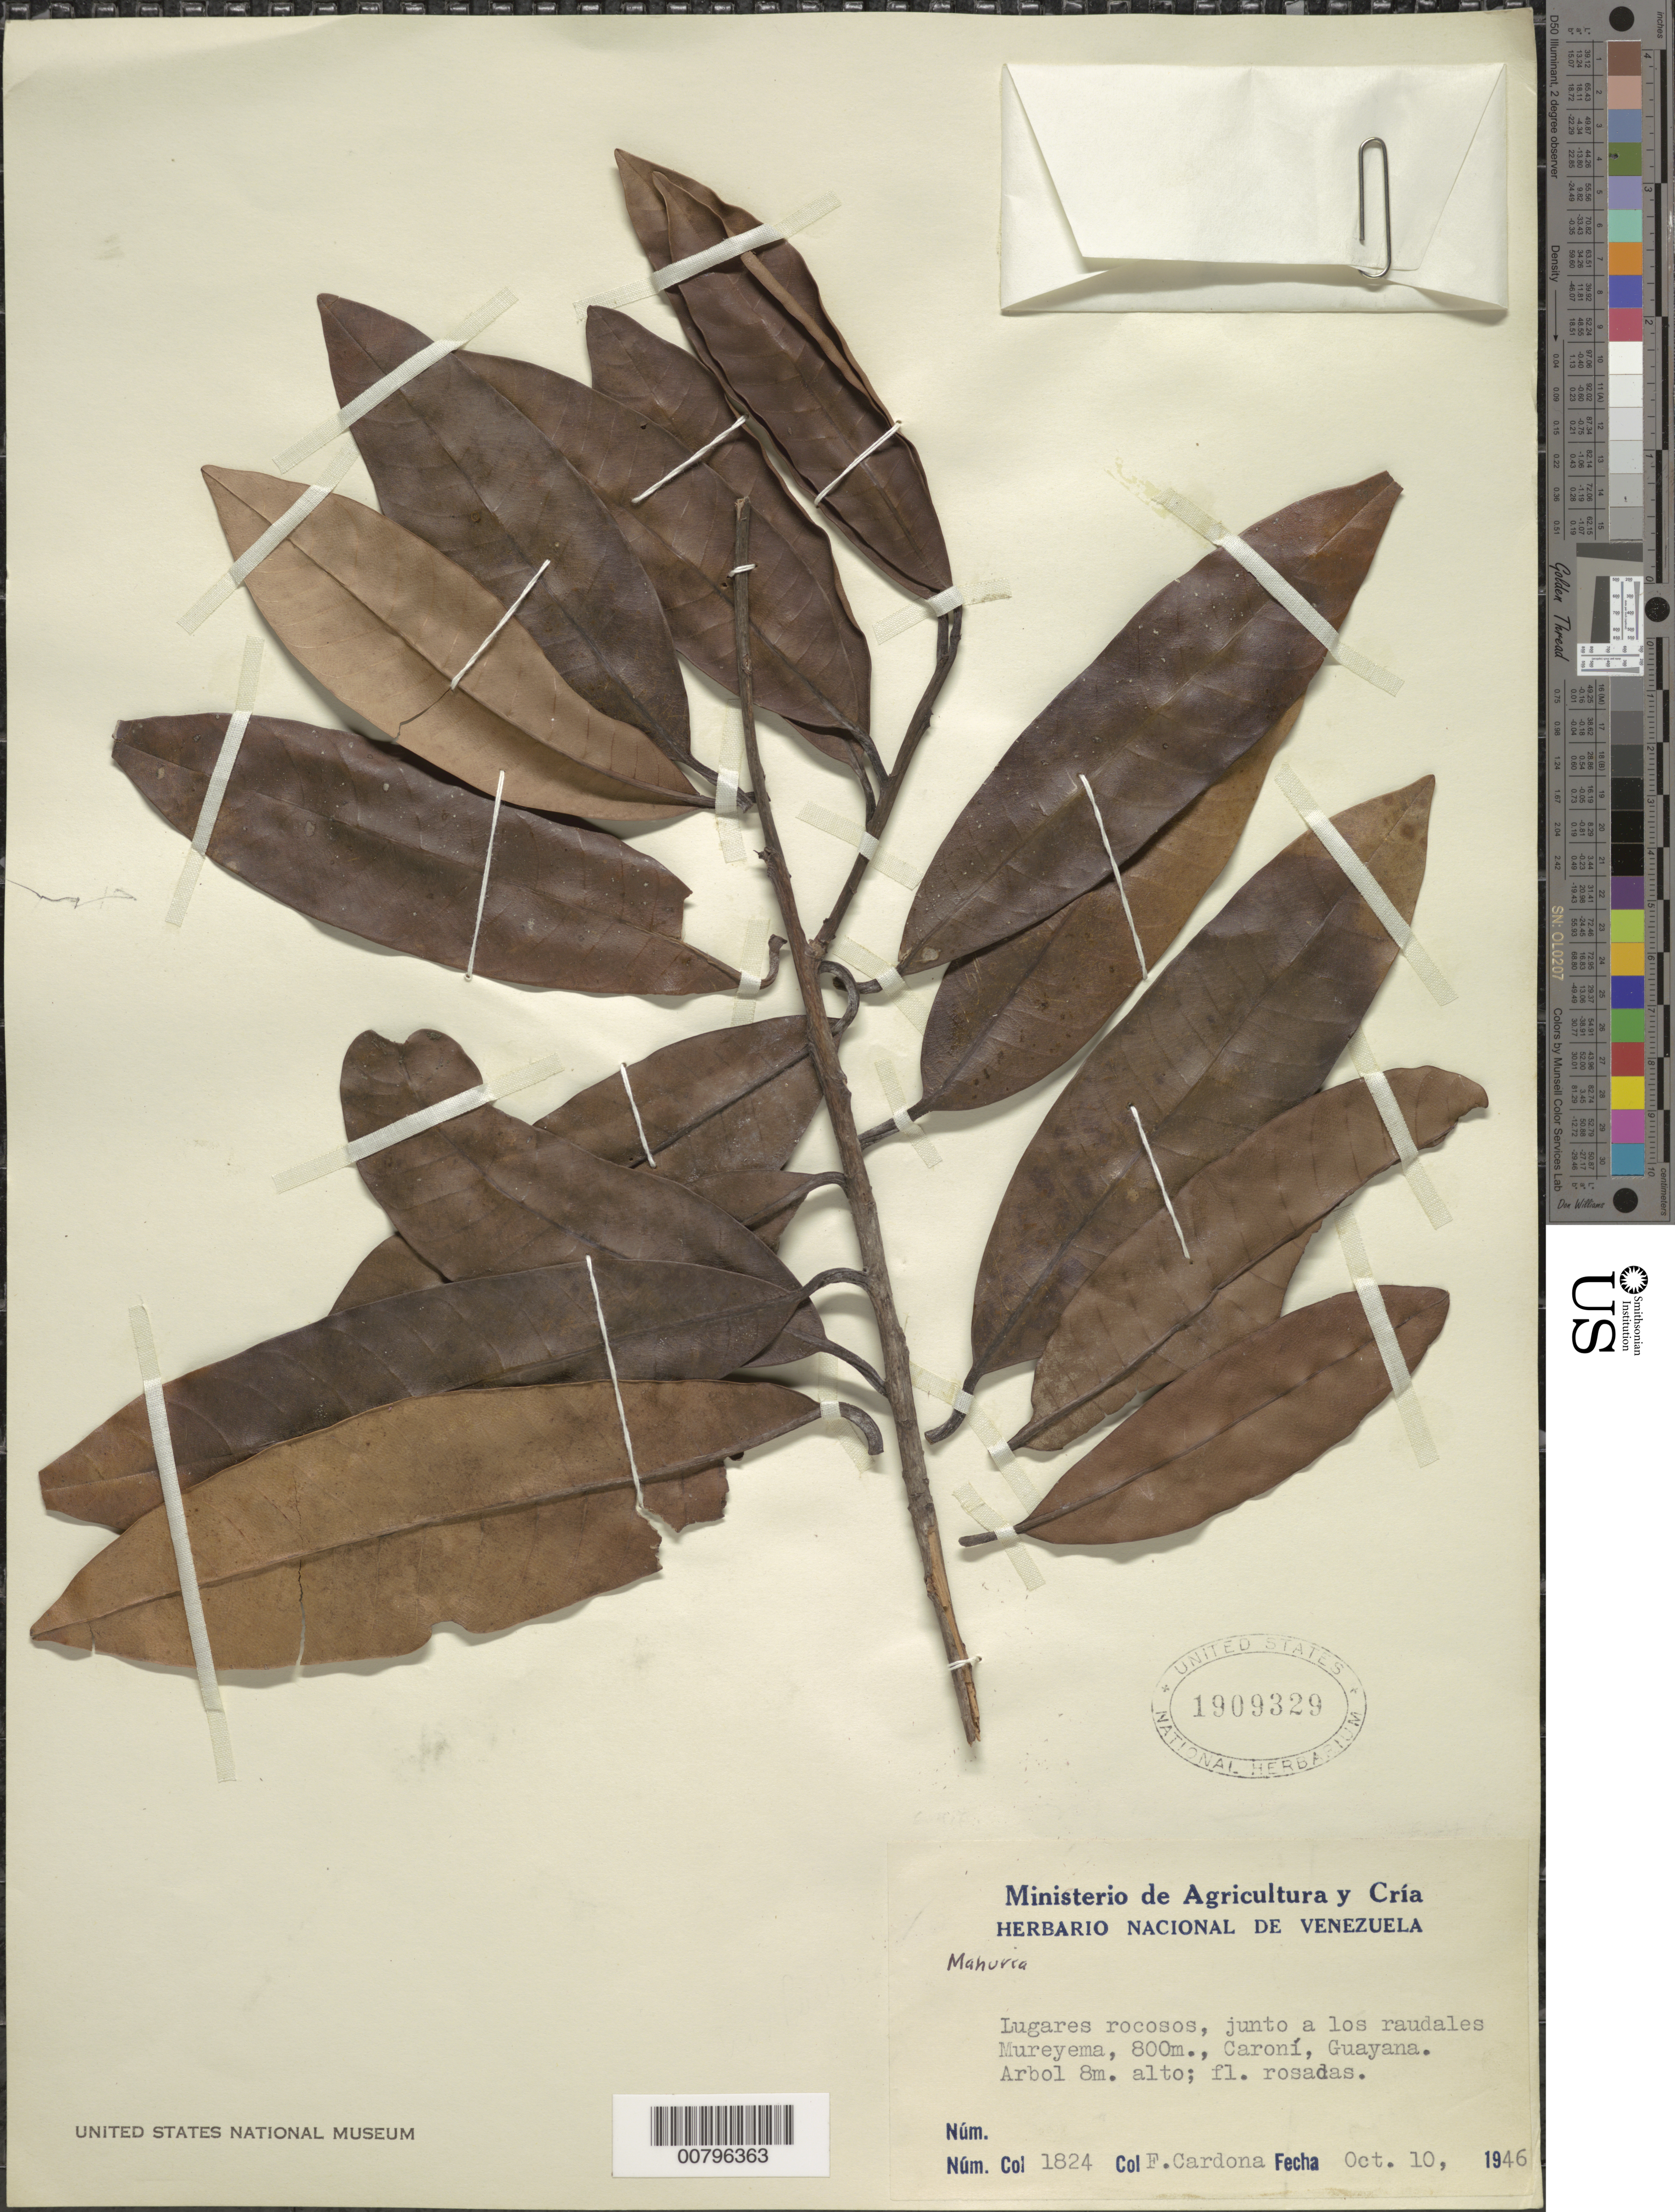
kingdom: Plantae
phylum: Tracheophyta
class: Magnoliopsida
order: Malpighiales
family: Calophyllaceae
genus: Mahurea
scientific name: Mahurea sp.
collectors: F. Cardona Puig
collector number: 1824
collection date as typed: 10-Oct-46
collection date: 1946-10-10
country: Venezuela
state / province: Bolívar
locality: Río Caroní, Mureyemá (Guayana)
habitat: Lugares rocosos, junto a los raudales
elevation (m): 800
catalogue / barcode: US 1909329